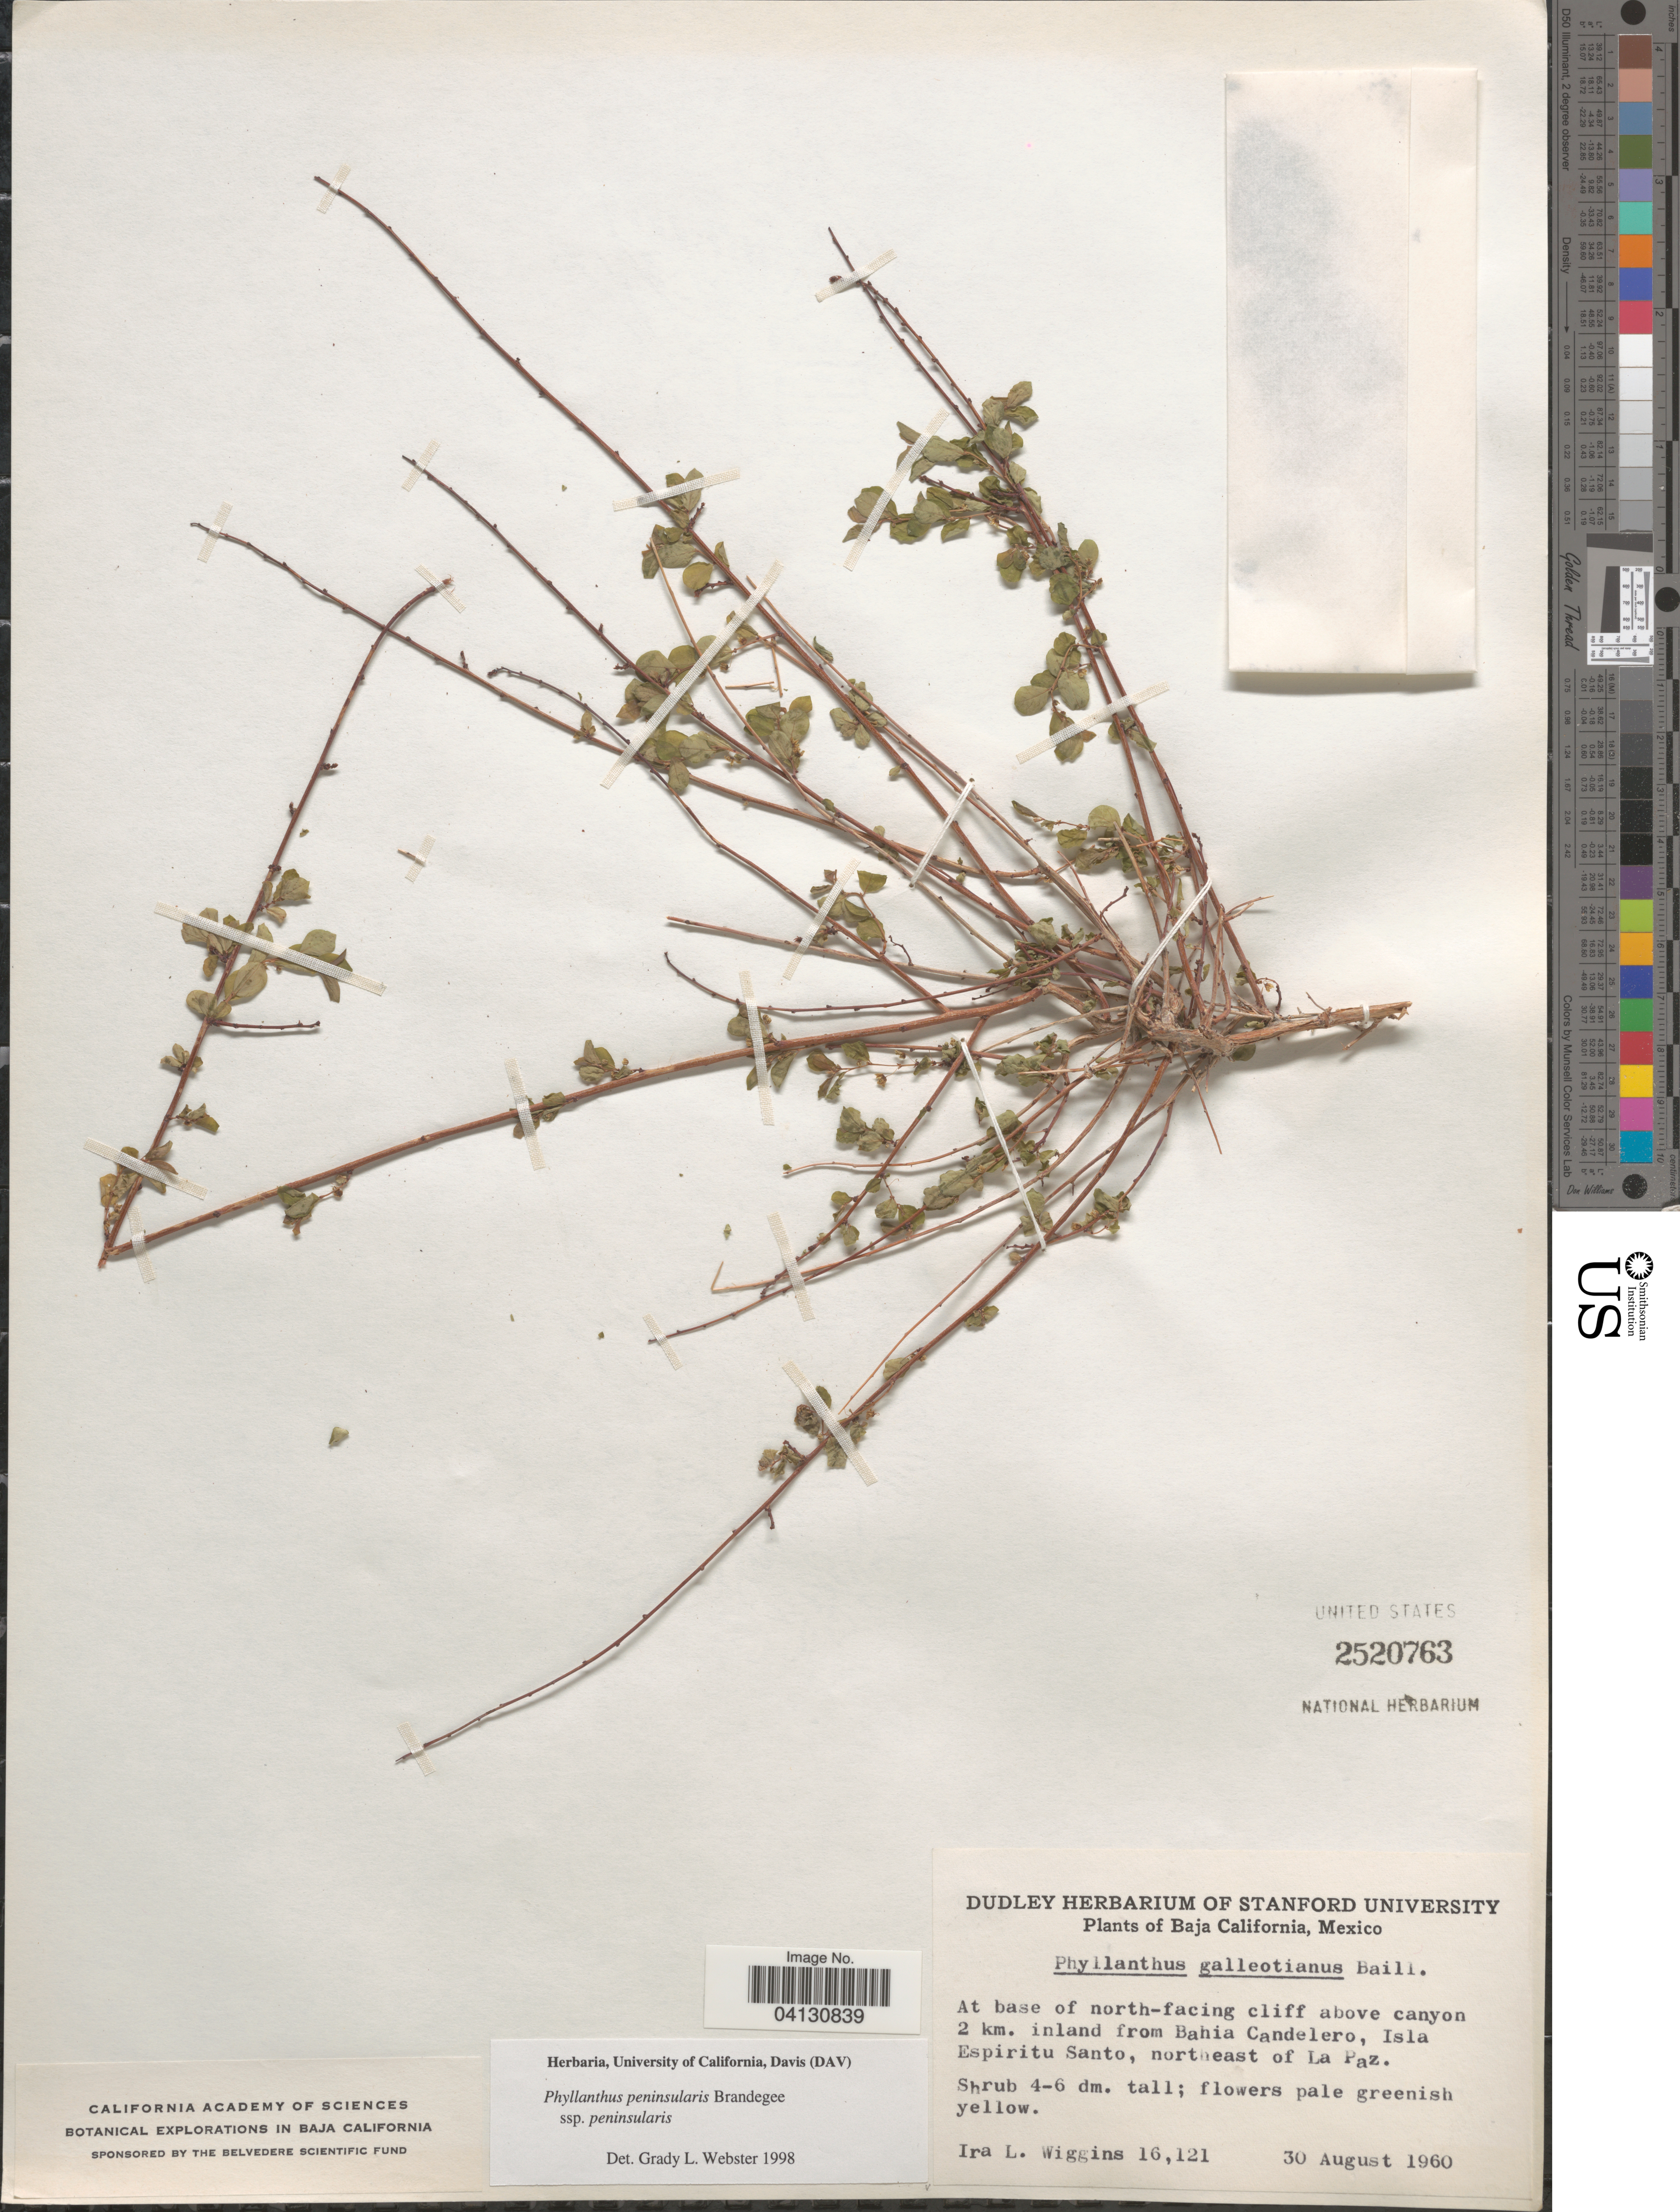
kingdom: Plantae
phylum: Tracheophyta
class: Magnoliopsida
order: Malpighiales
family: Phyllanthaceae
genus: Phyllanthus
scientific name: Phyllanthus peninsularis subsp. peninsularis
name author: Brandegee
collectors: I. L. Wiggins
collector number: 16121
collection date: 1960-08-30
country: Mexico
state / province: Baja California Sur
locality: Botanical Explorations in Baja California. At base of north-facing cliff above canyon 2 km. inland from Bahia Candelero, Isla Espiritu Santo, northeast of La Paz.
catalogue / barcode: US 2520763